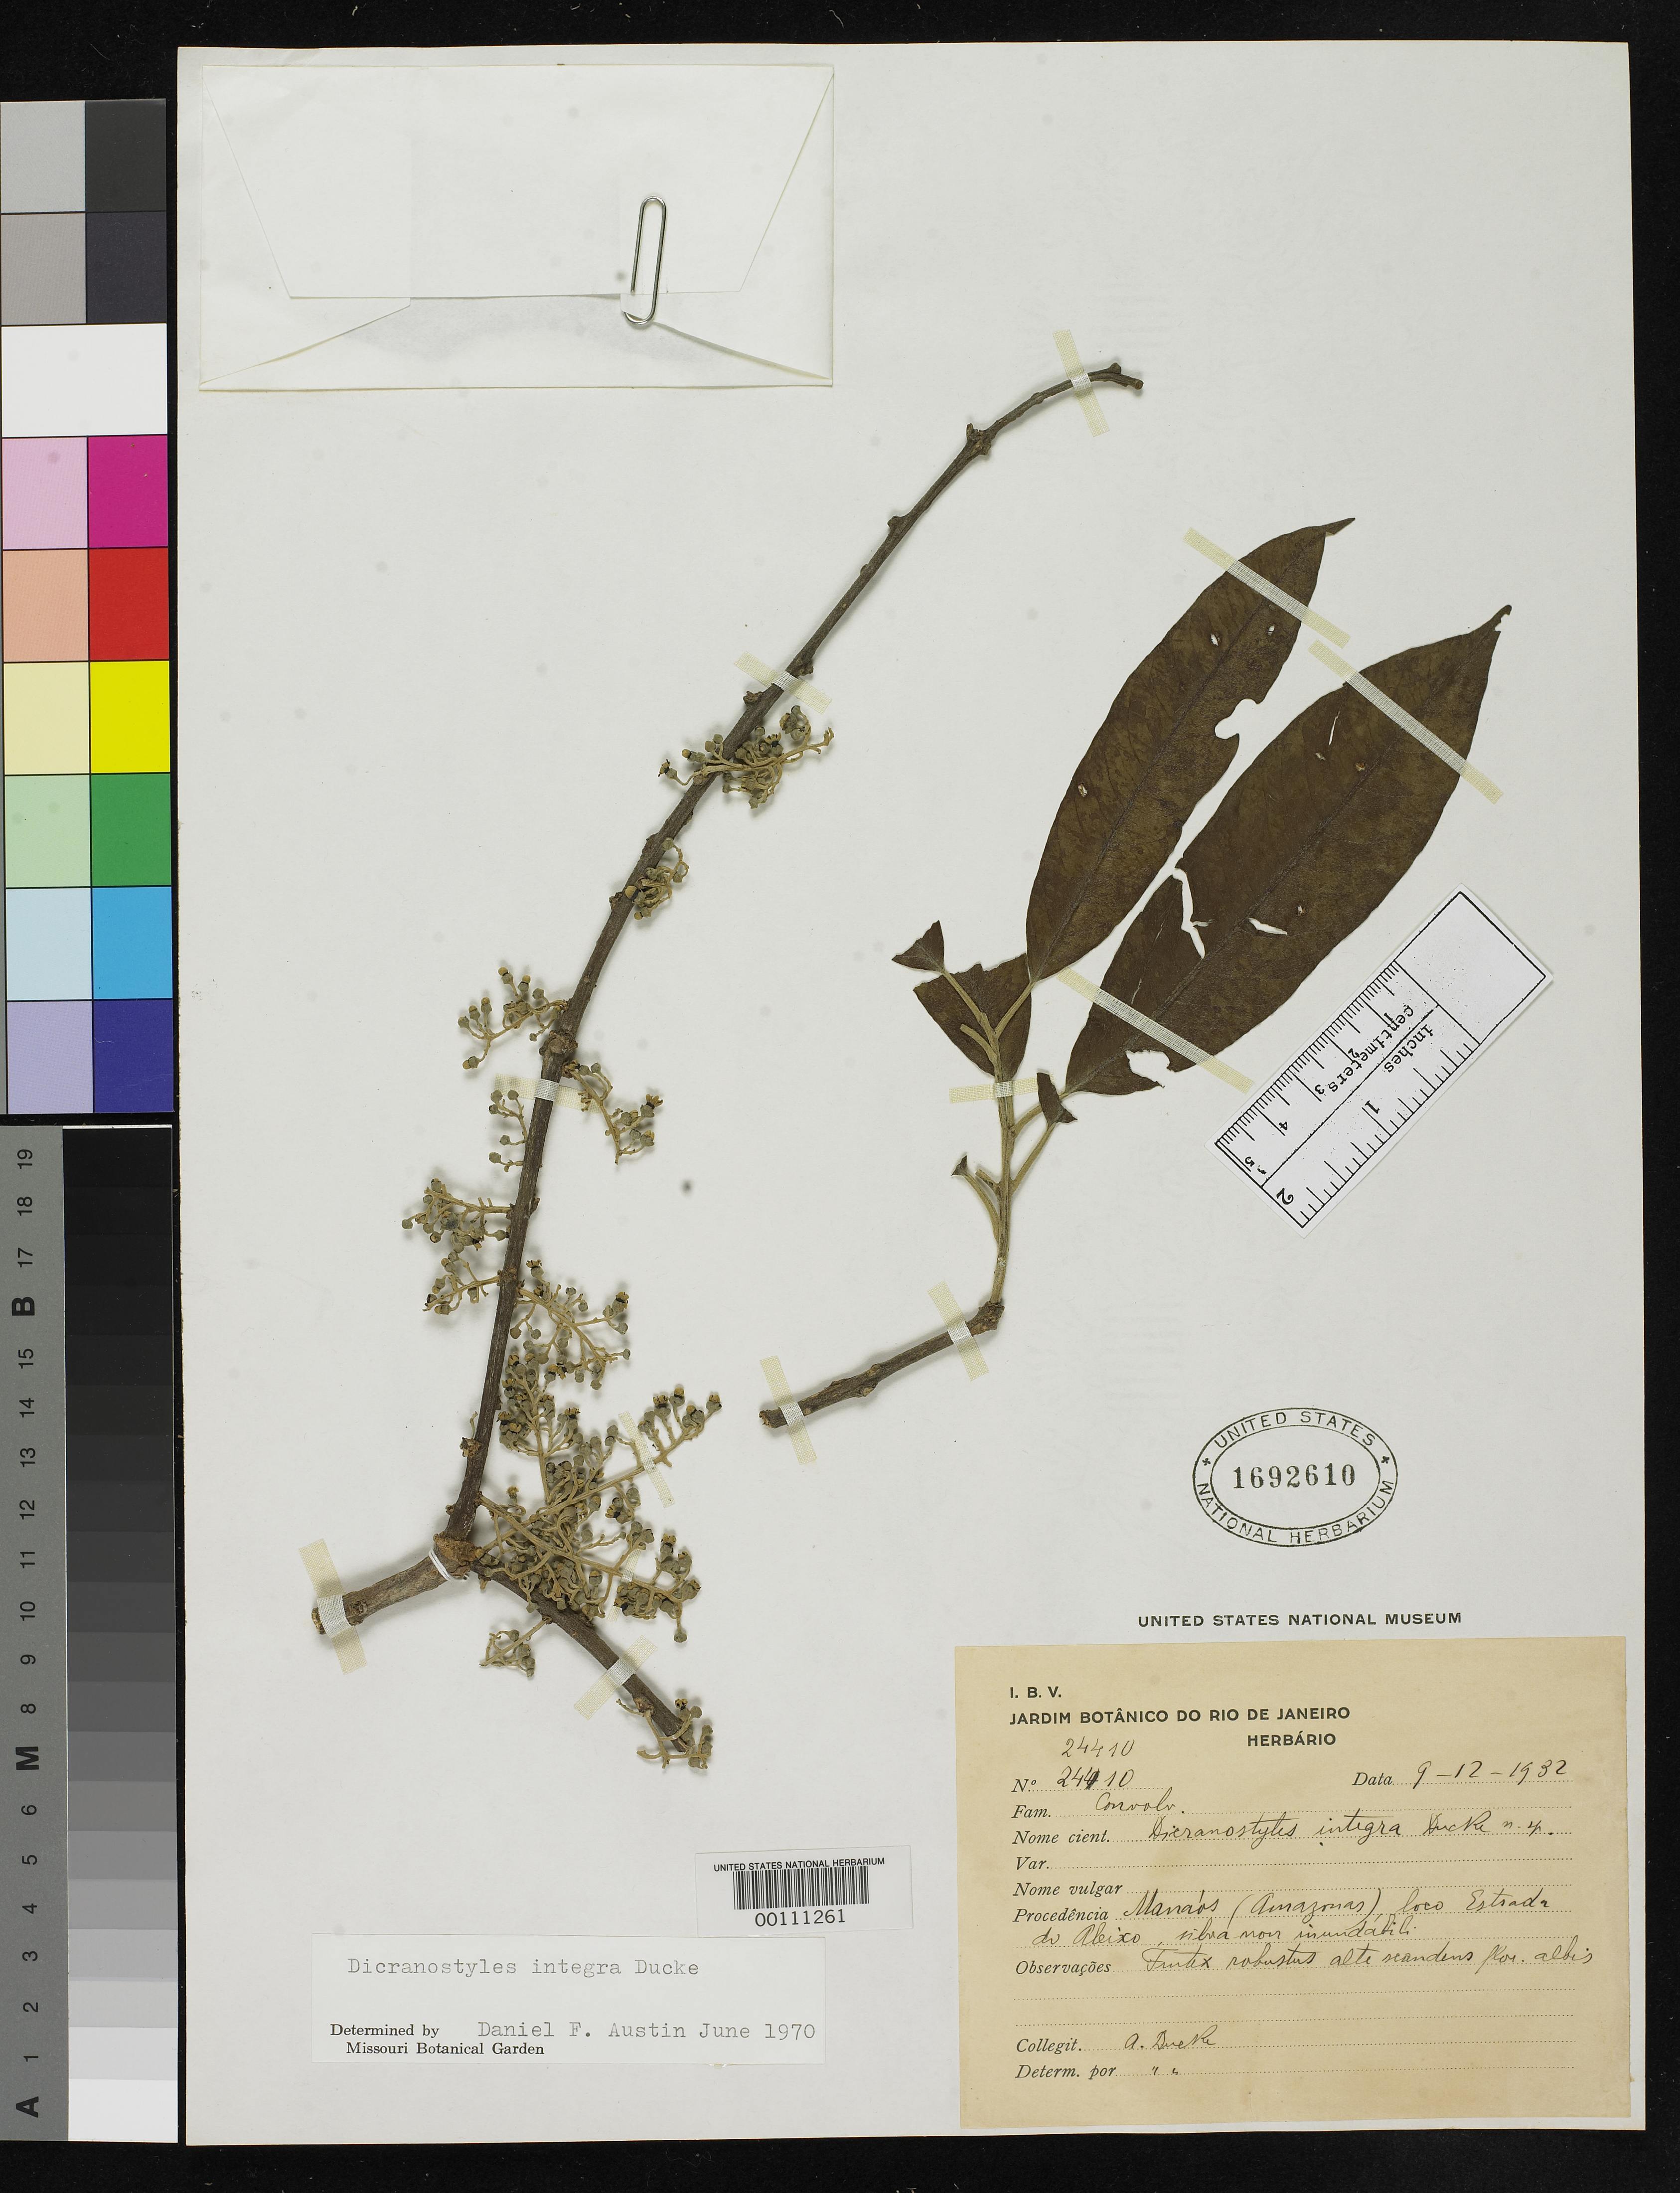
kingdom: Plantae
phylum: Tracheophyta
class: Magnoliopsida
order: Solanales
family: Convolvulaceae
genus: Dicranostyles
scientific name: Dicranostyles integra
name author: Ducke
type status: Isotype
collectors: A. Ducke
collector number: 24410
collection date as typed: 09 Dec 1932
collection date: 1932-12-09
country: Brazil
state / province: Amazonas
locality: Manaos.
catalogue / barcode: US 1692610